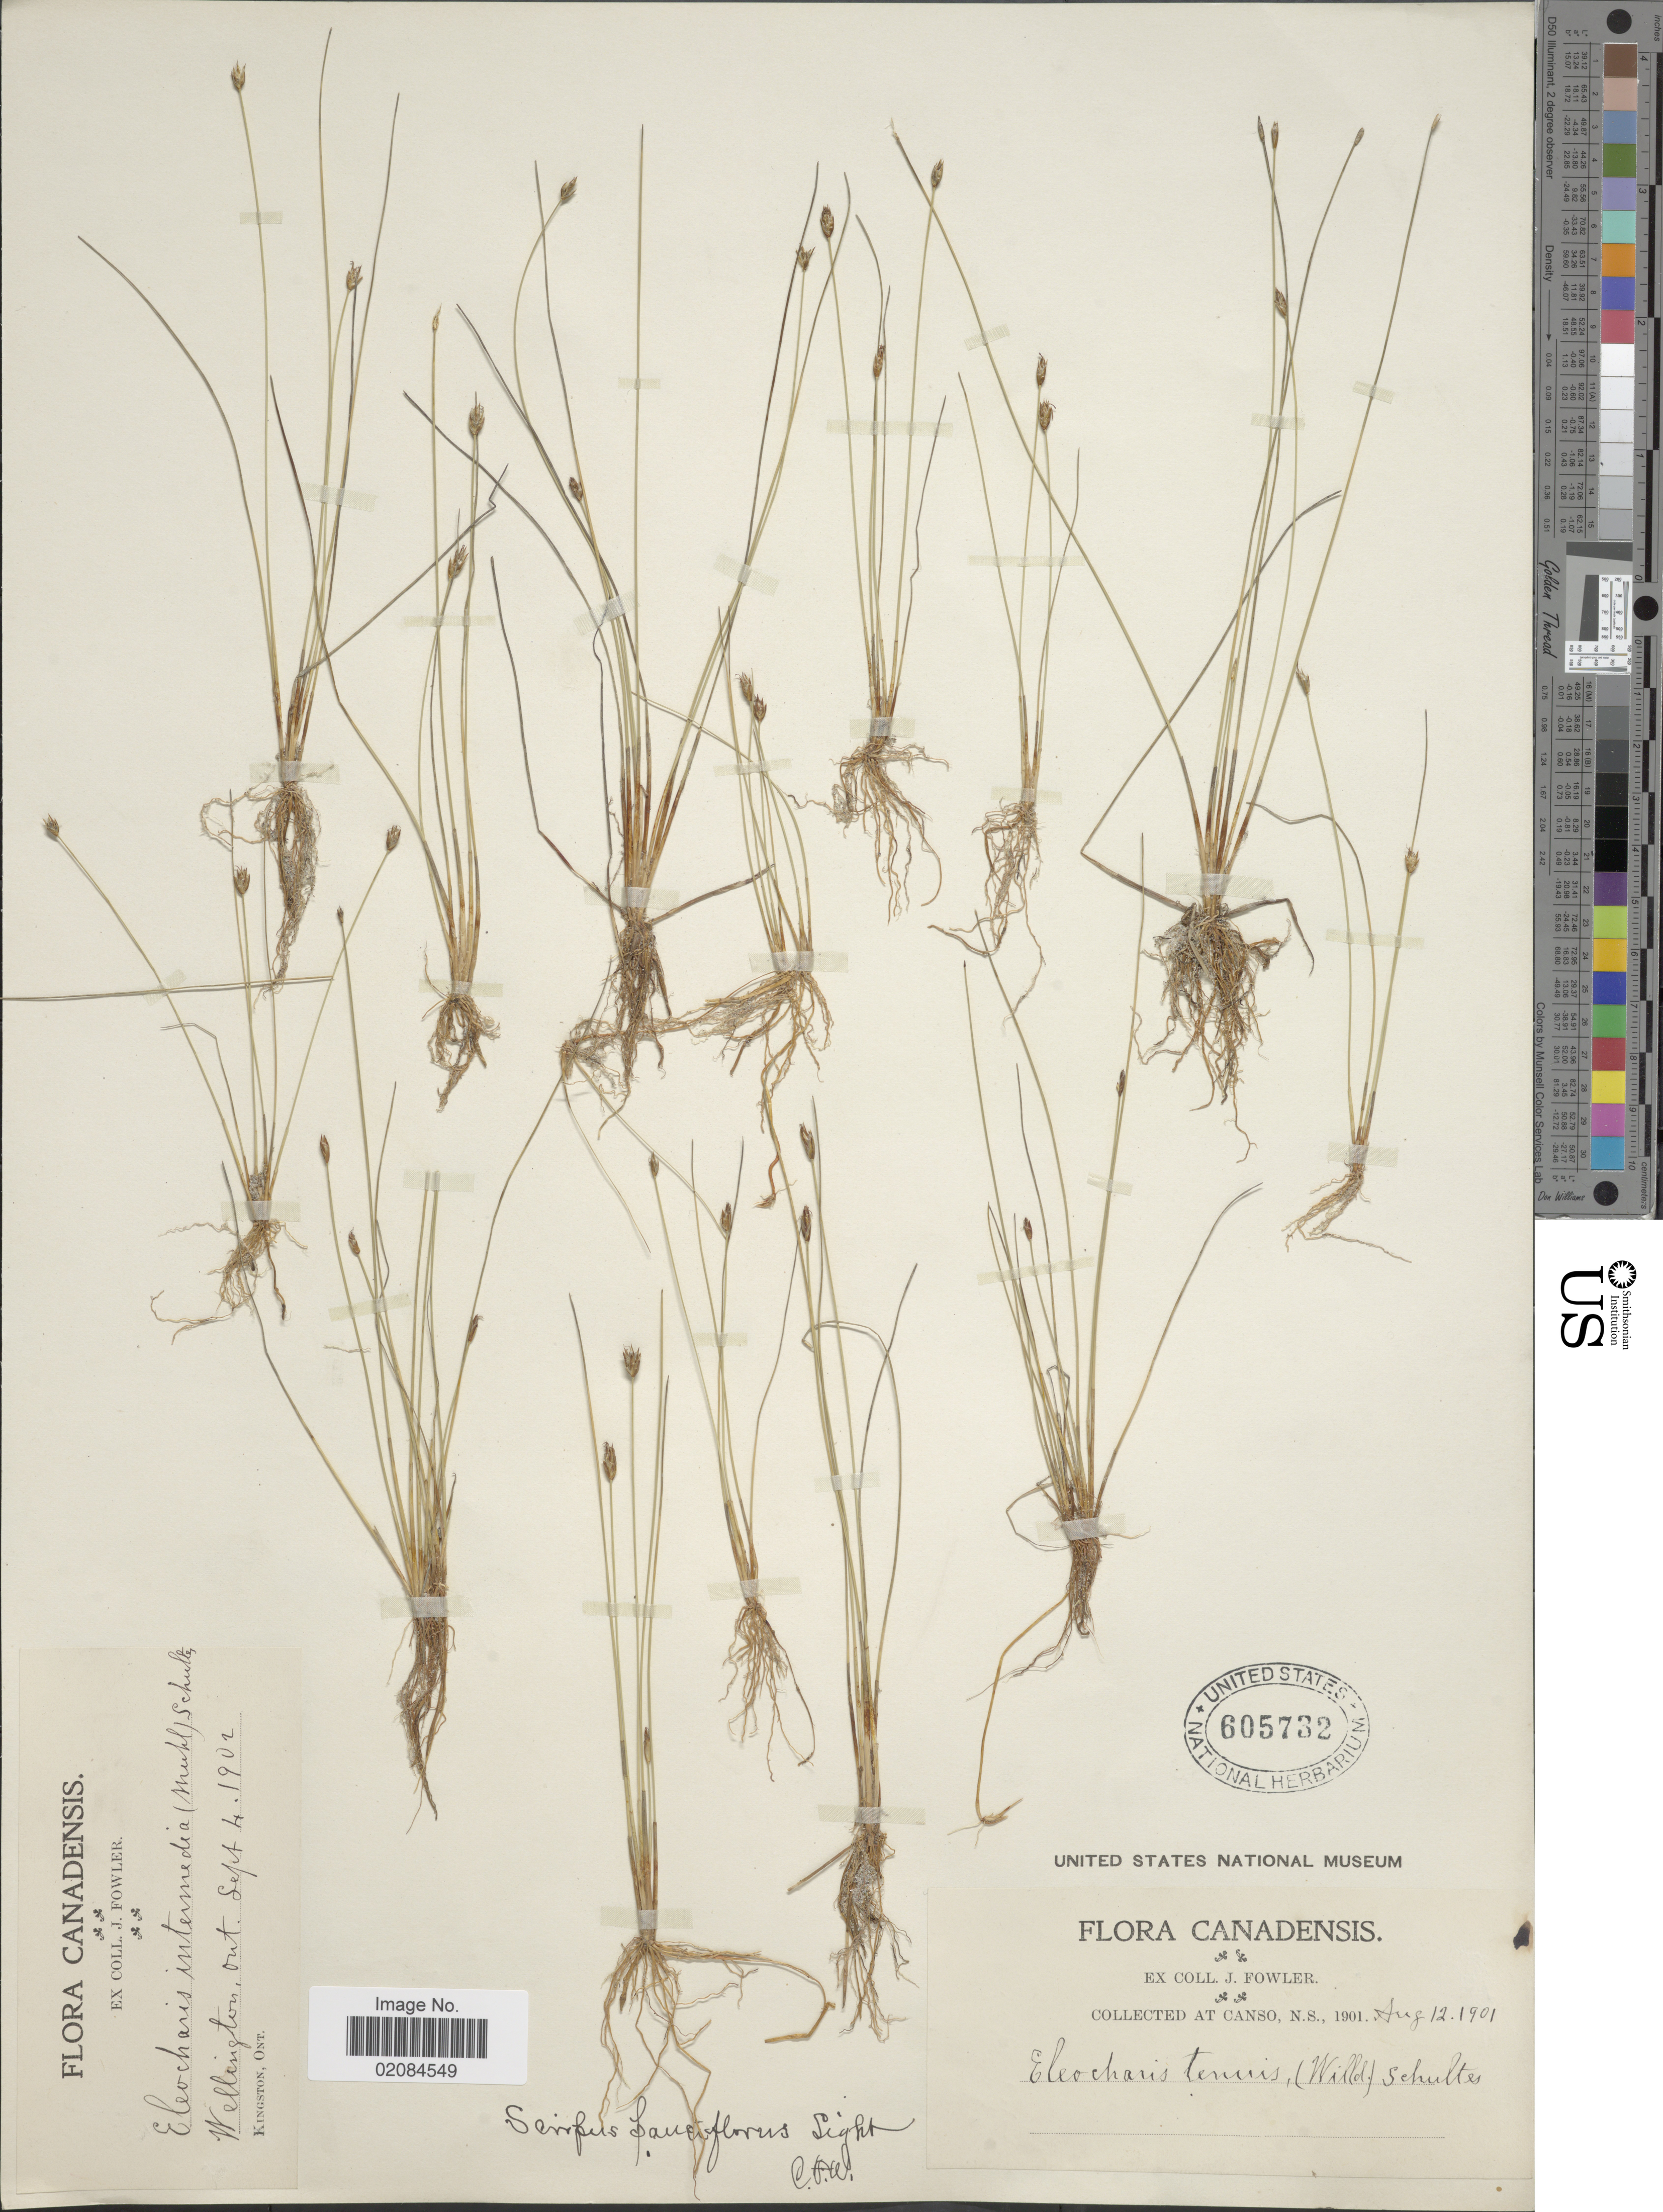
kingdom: Plantae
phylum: Tracheophyta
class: Liliopsida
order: Poales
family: Cyperaceae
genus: Eleocharis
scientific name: Eleocharis quinqueflora subsp. fernaldii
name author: (Svenson) Hultén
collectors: J. P. Fowler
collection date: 1901-08-12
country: Canada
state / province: Nova Scotia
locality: At Canso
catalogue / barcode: US 605732